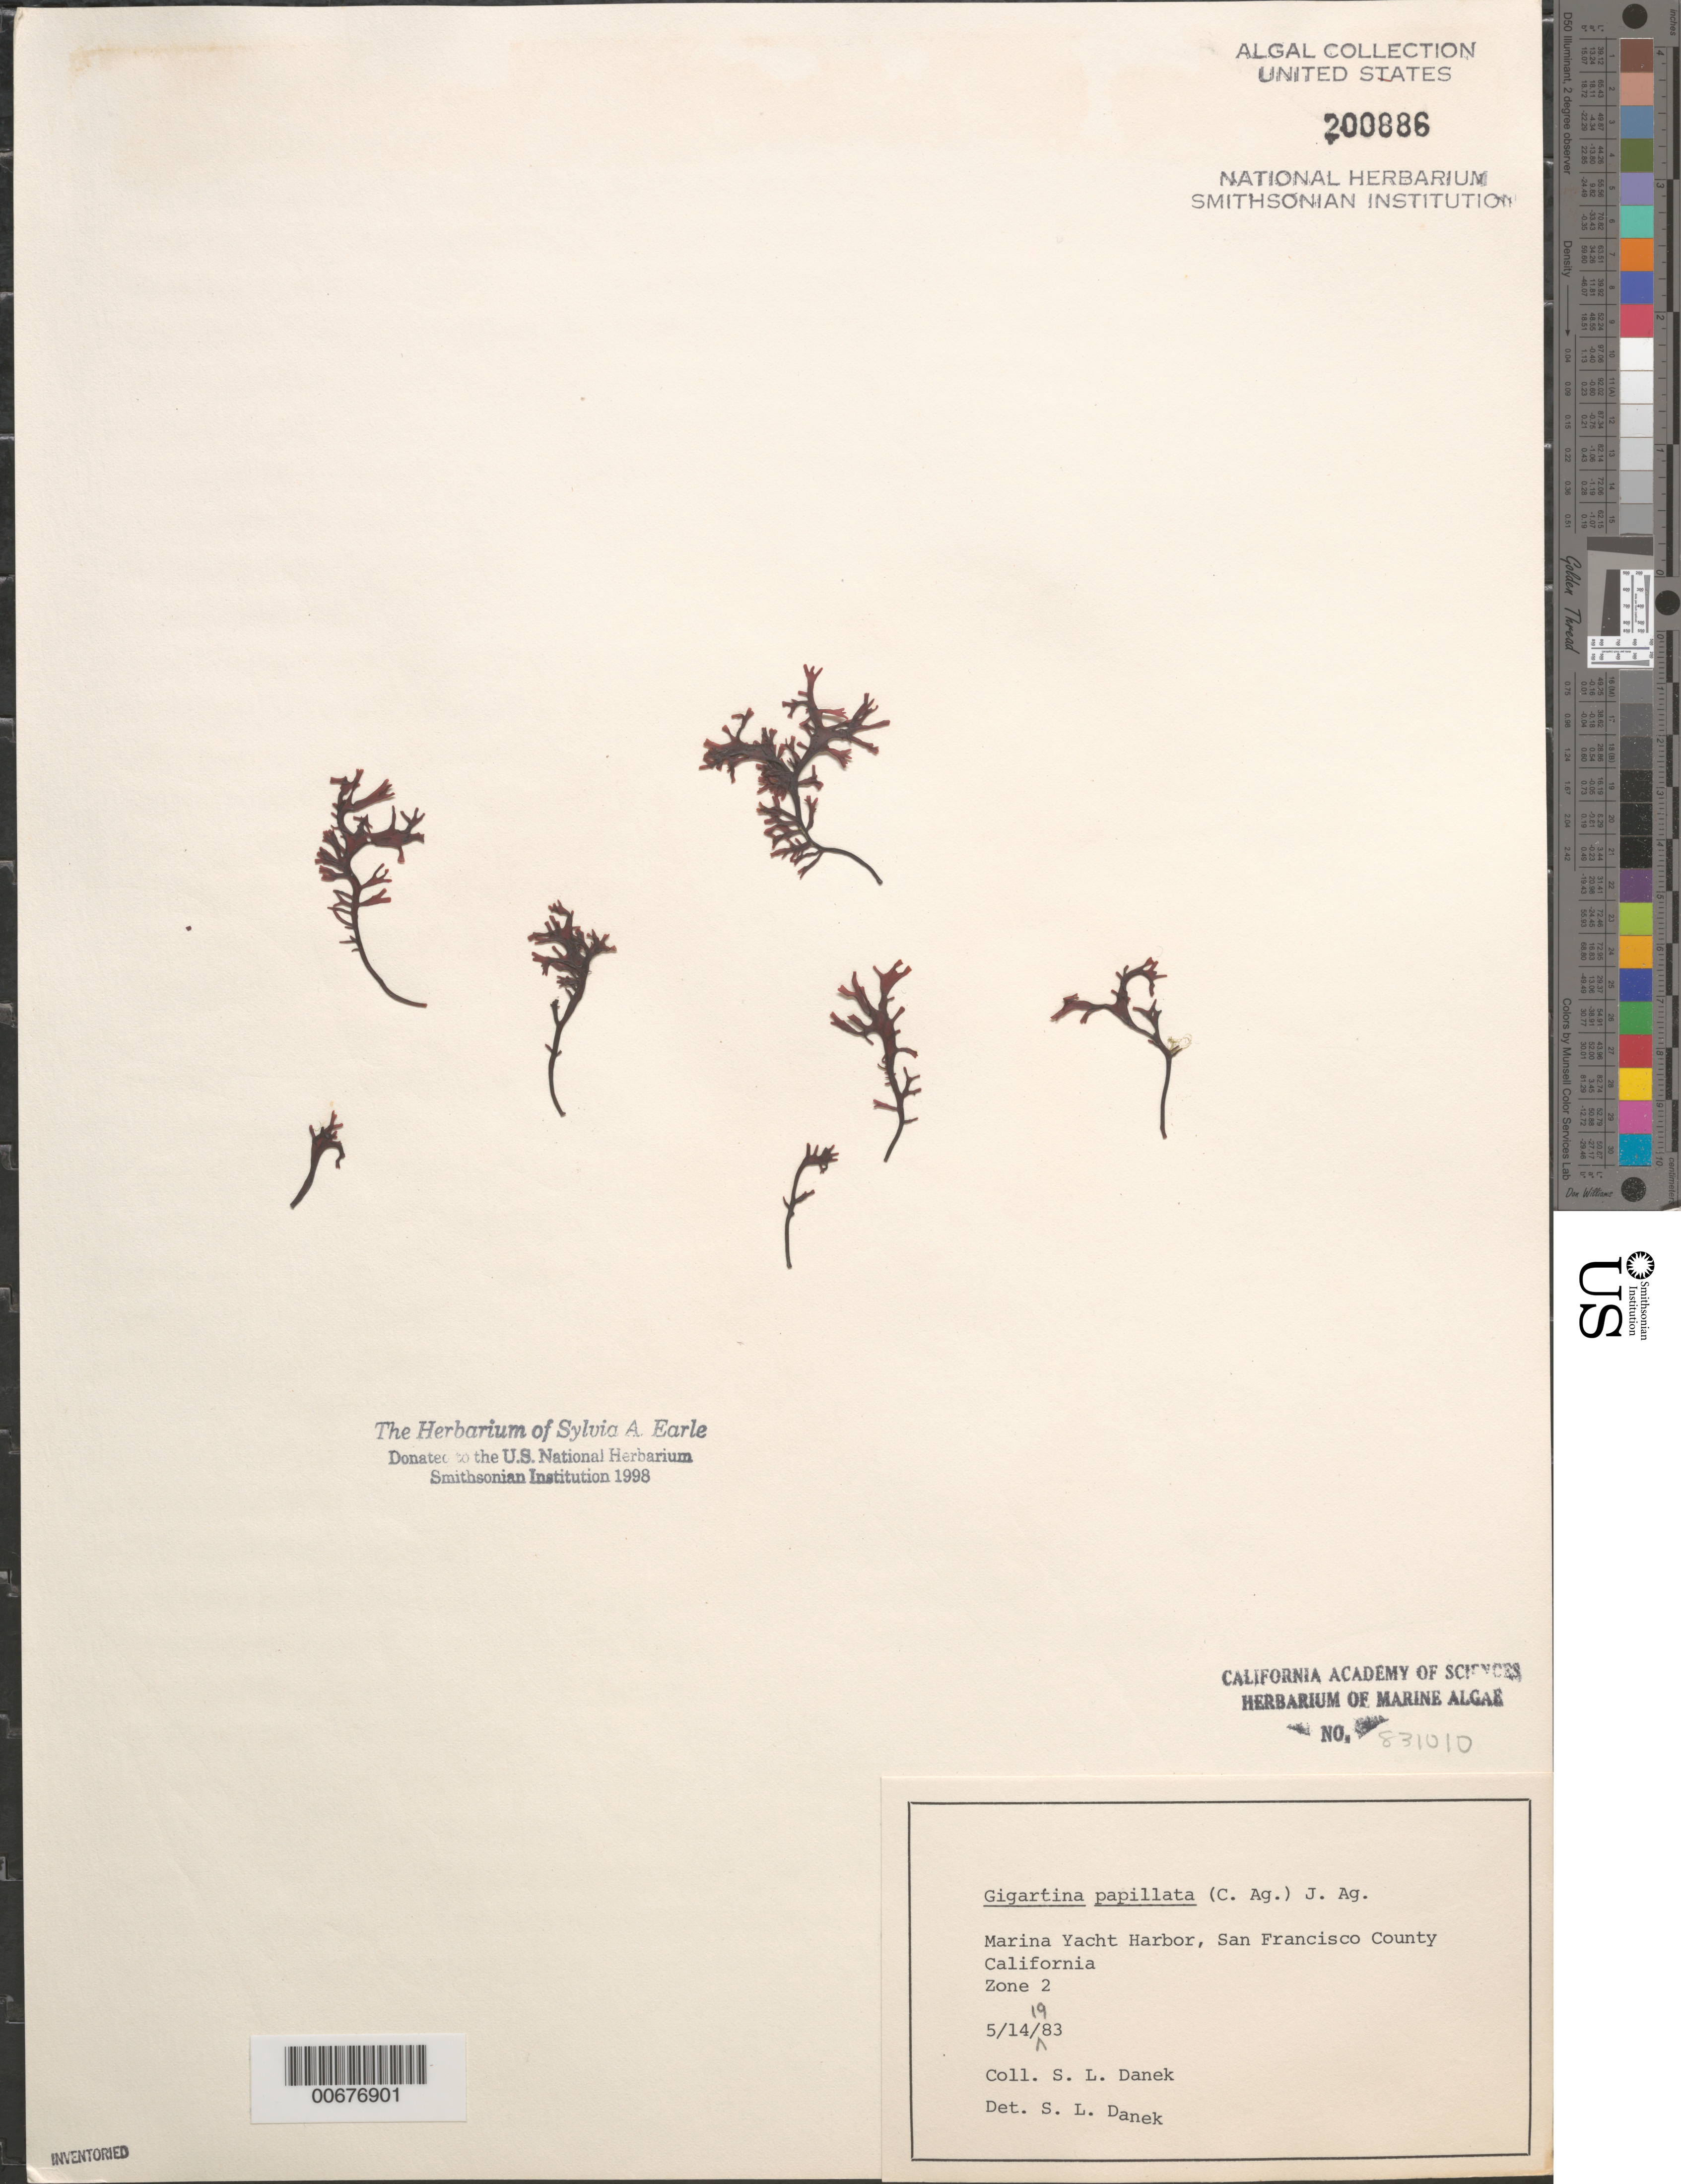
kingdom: Plantae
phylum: Rhodophyta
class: Florideophyceae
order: Gigartinales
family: Phyllophoraceae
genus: Mastocarpus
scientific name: Mastocarpus papillatus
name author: (C. Agardh) Kütz.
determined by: Algae name updating Project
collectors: S. Danek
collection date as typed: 14 May 1983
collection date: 1983-05-14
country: United States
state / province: California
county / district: San Francisco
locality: San Francisco, Marina Yacht Harbor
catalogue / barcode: US 200886